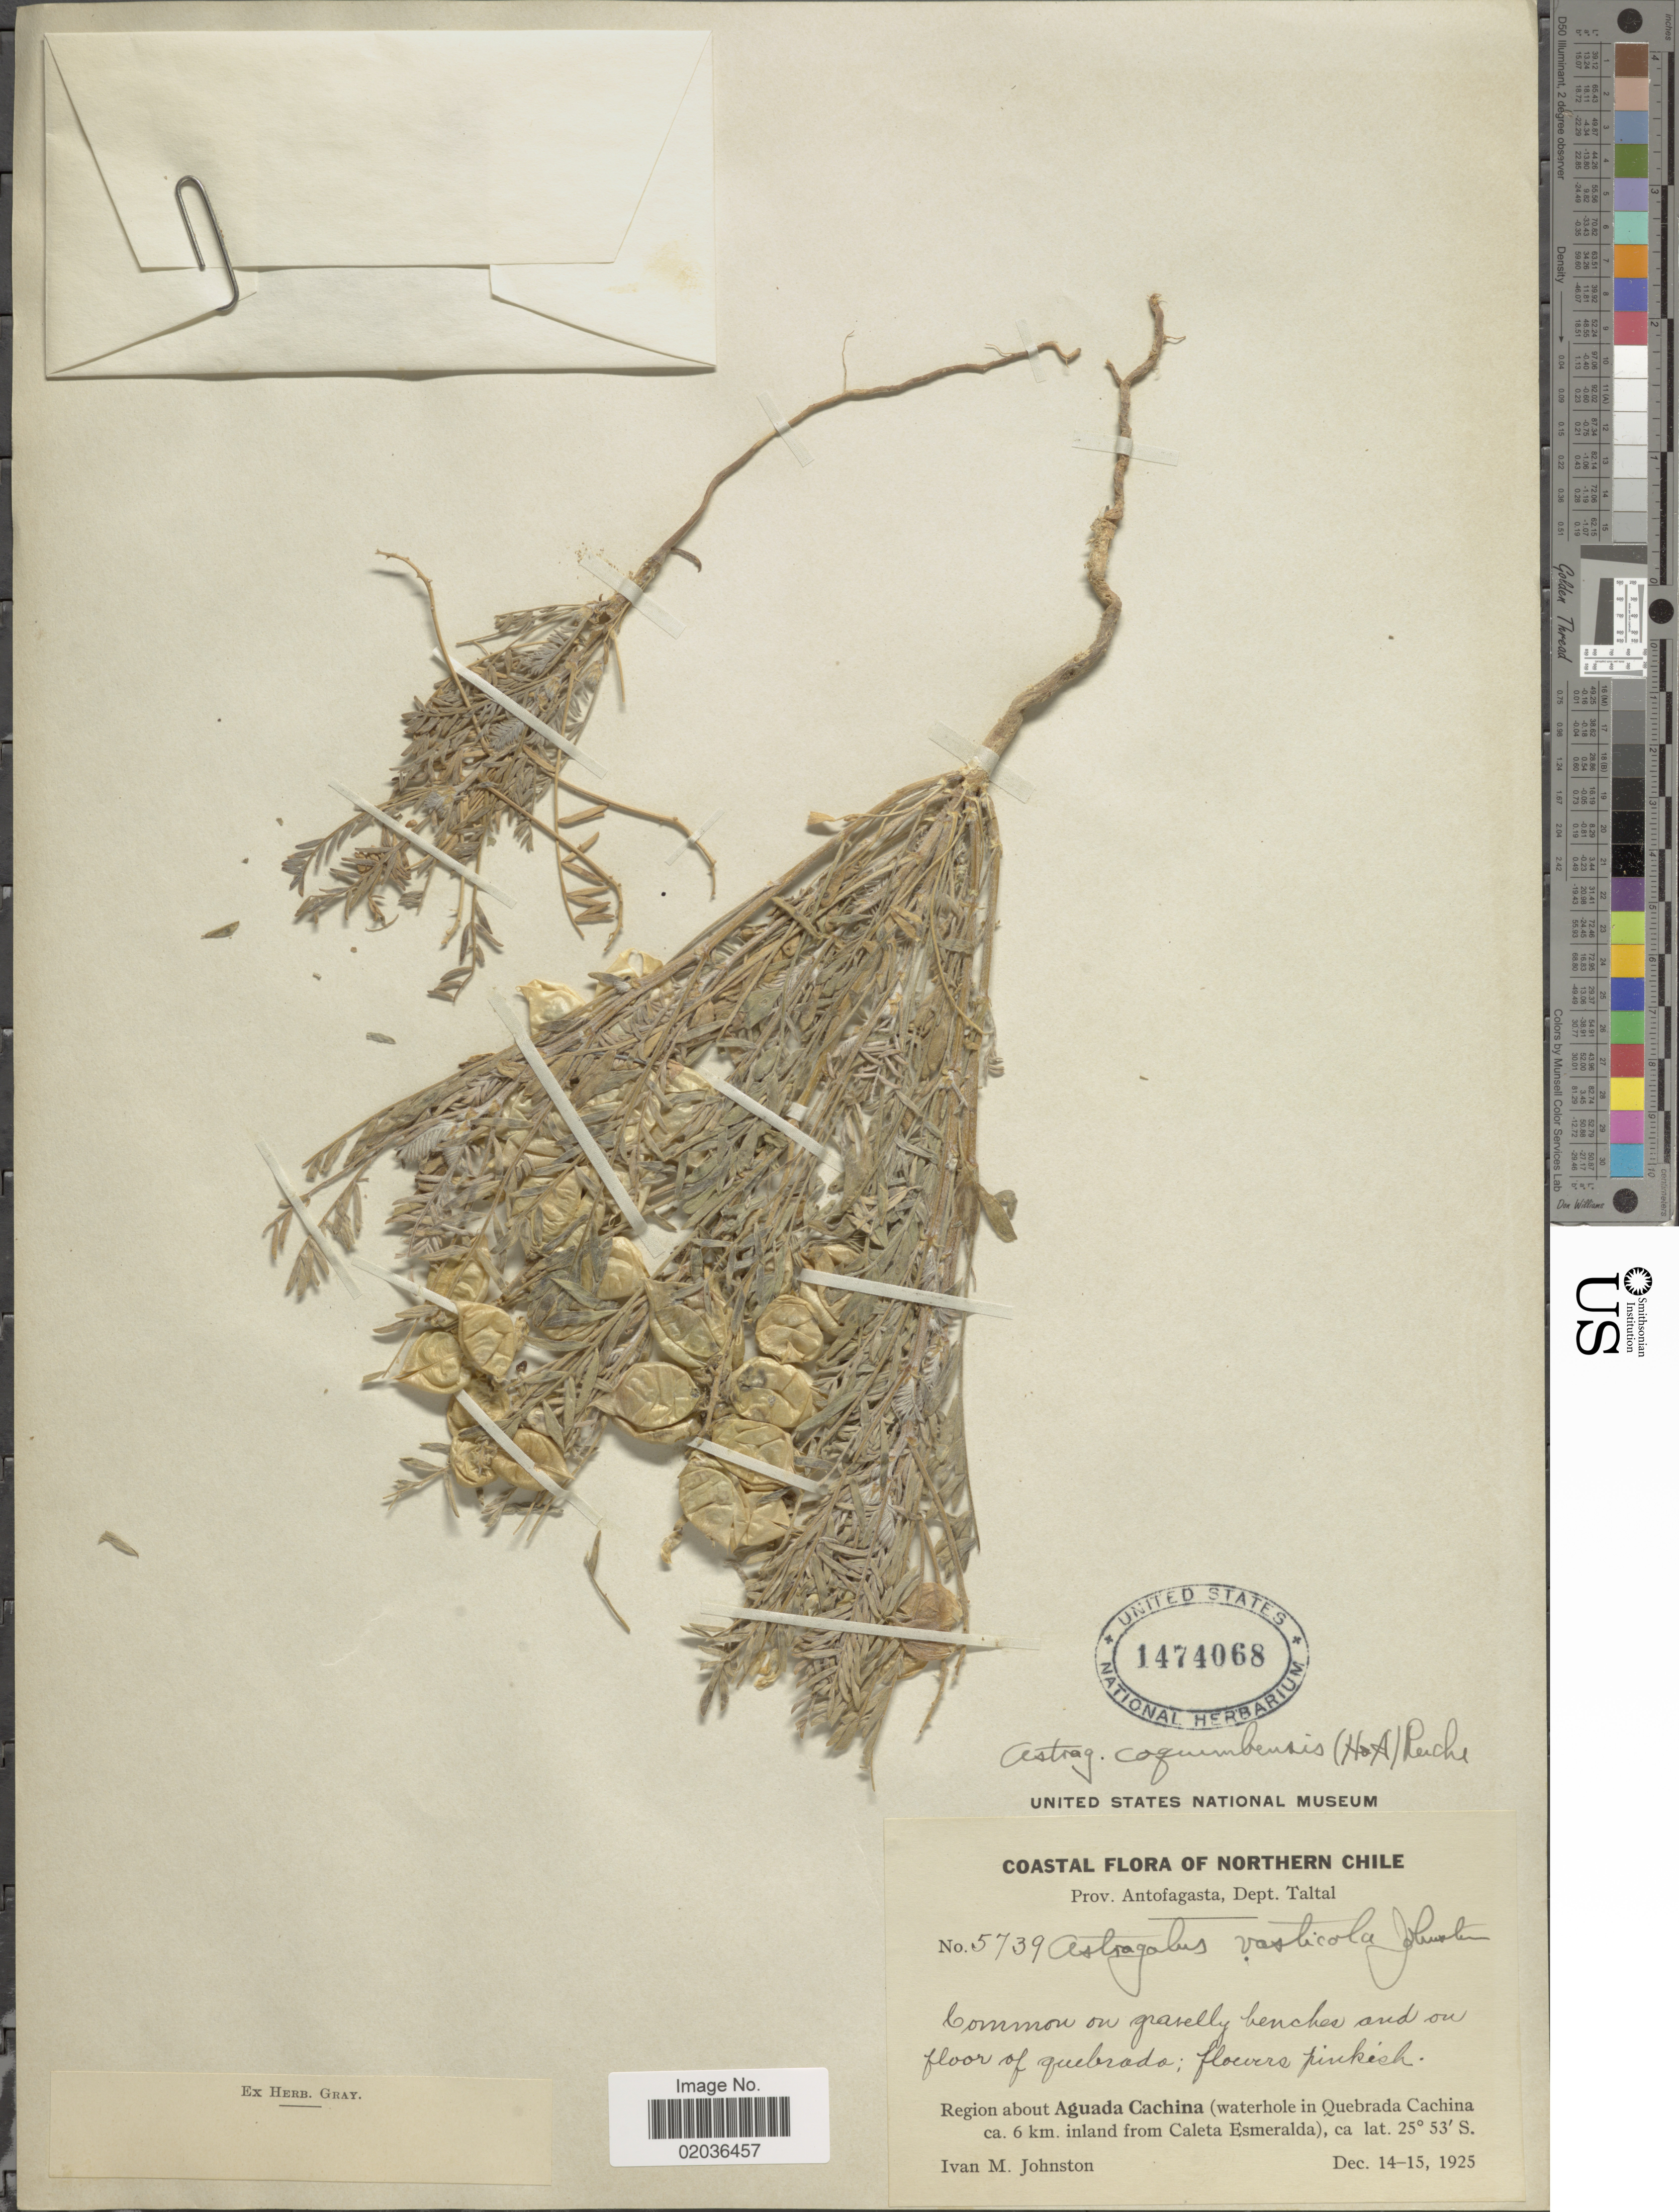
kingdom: Plantae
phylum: Tracheophyta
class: Magnoliopsida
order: Fabales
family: Fabaceae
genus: Astragalus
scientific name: Astragalus coquimbensis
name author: (Hook. & Arn.) Reiche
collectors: I.M. Johnston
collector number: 5739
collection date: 1925-12-14/1925-12-15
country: Chile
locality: Prov. Antofagasta, Dept. Taltal. Region about Aguada Cachina ( waterhole in Quebrada Cachina ca. 6 km. inland from Caleta Esmeralda)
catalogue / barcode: US 1474068